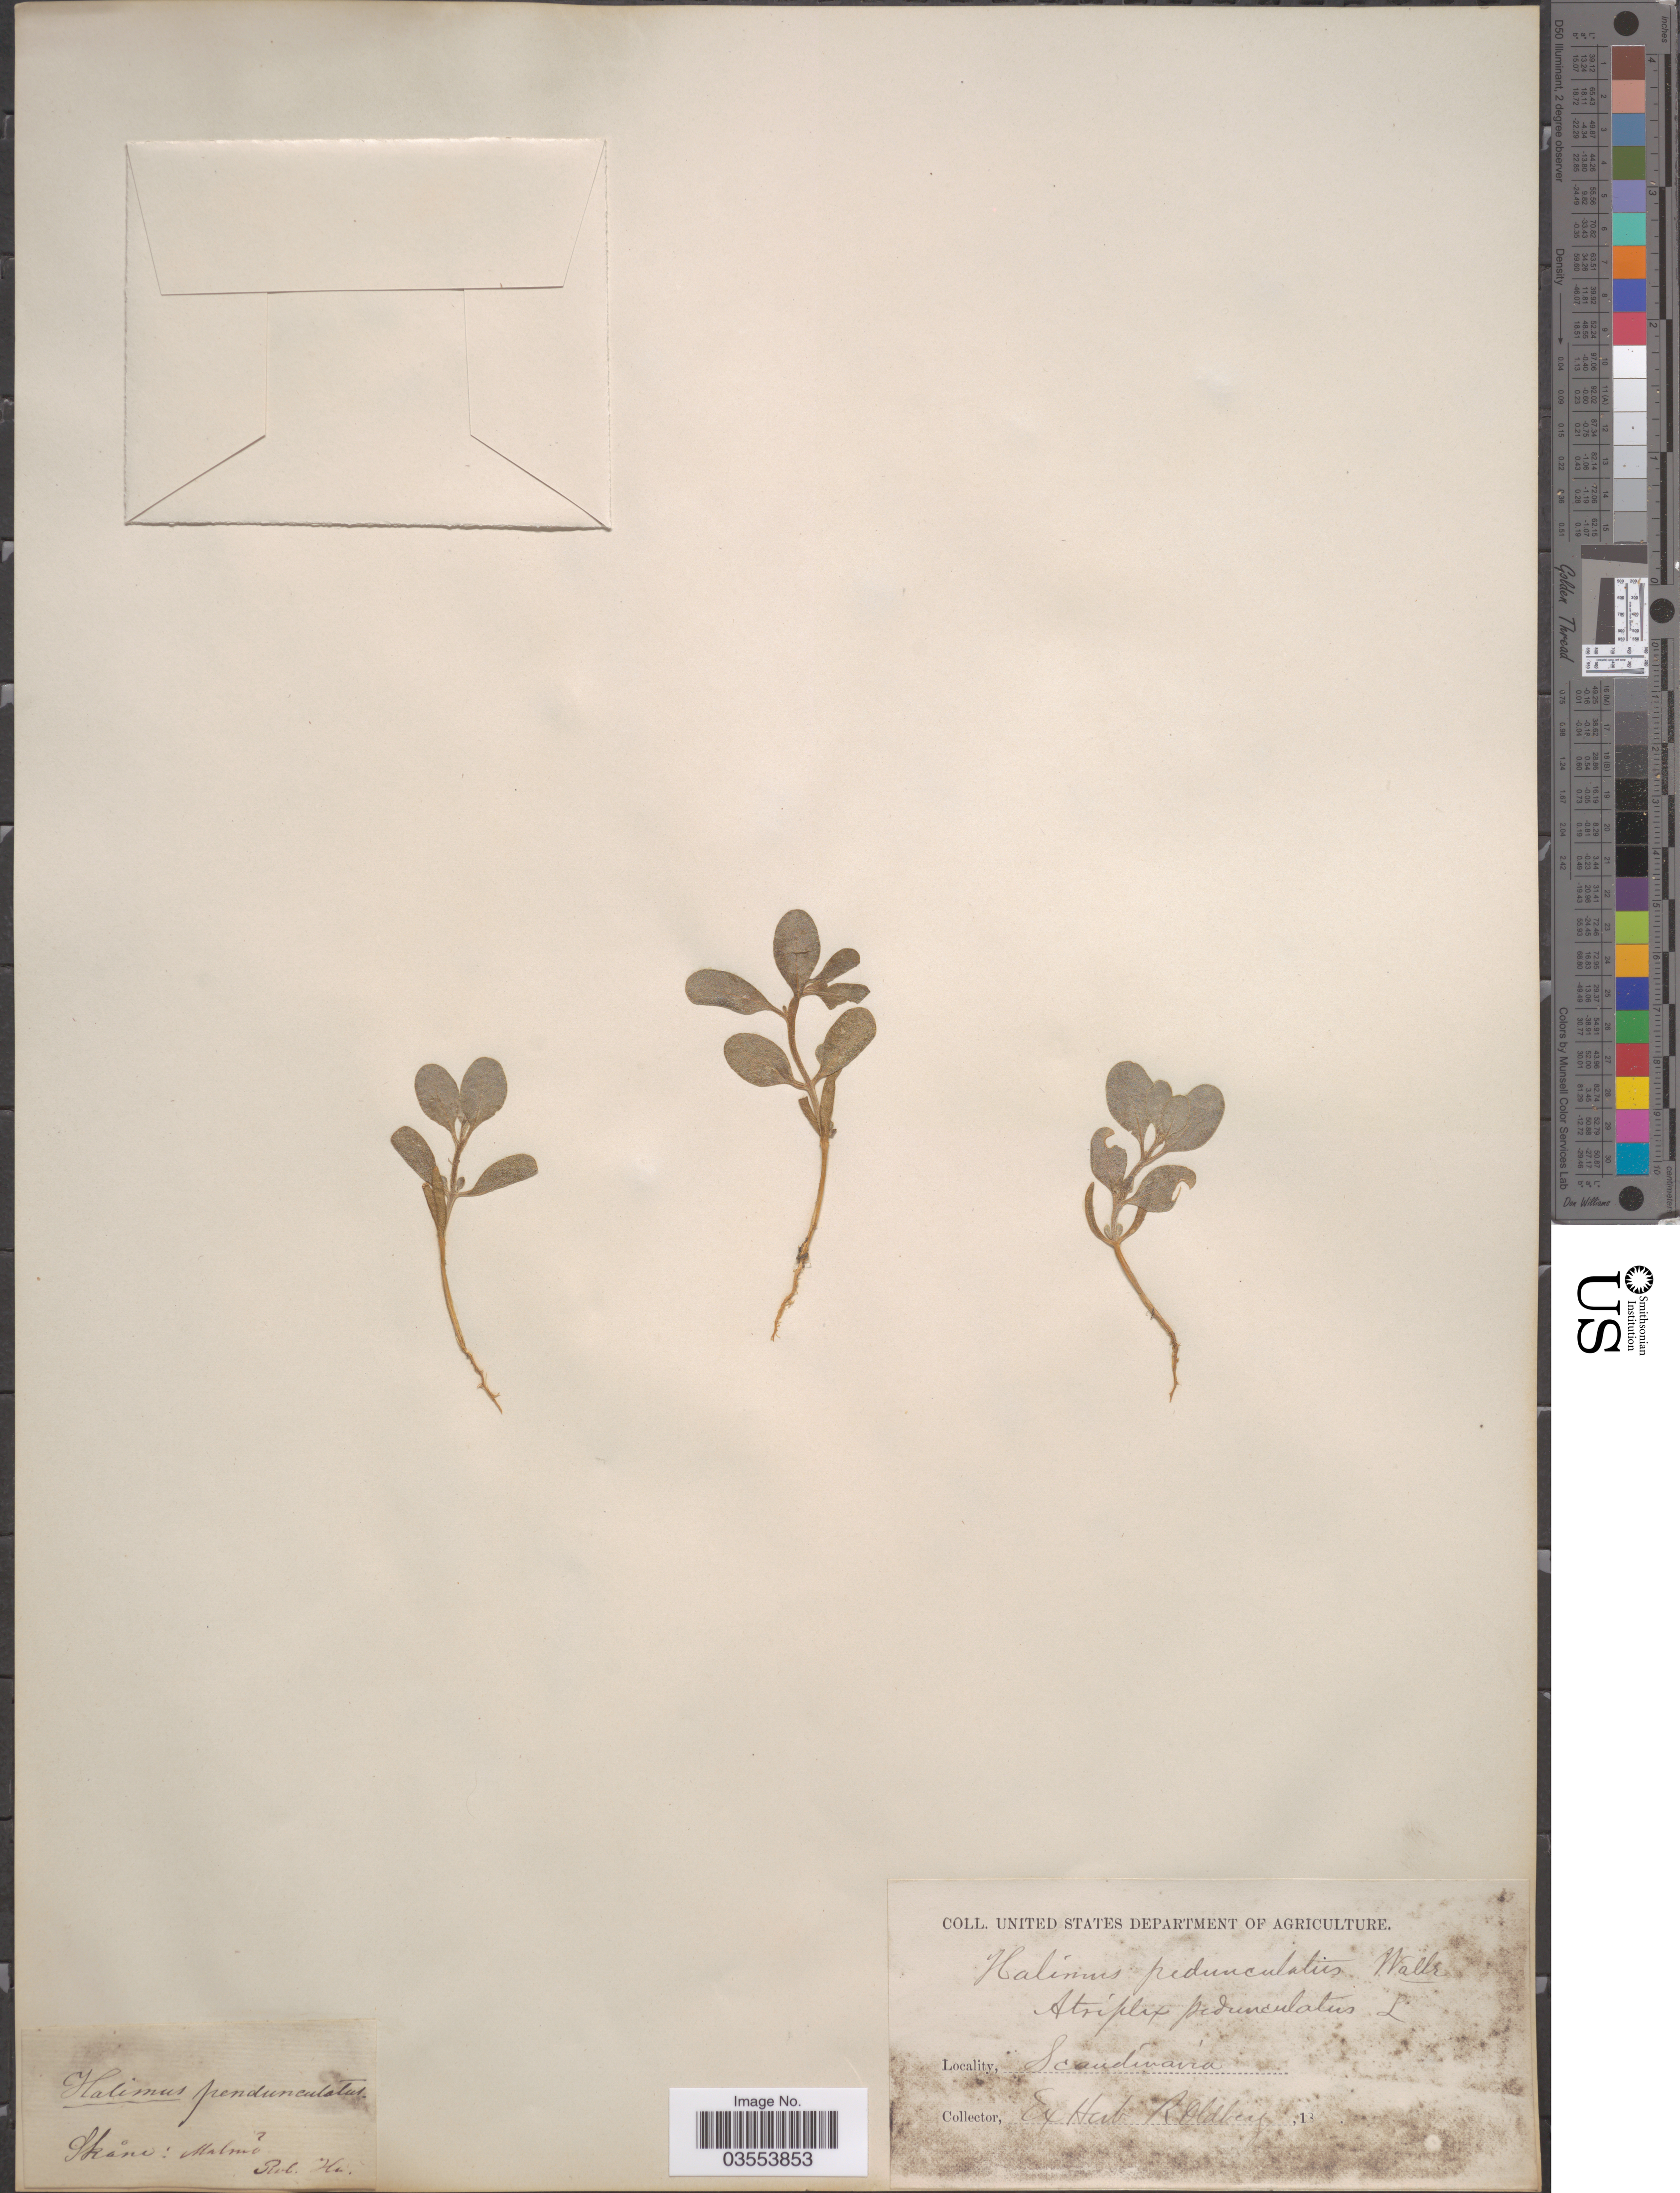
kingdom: Plantae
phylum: Tracheophyta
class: Magnoliopsida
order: Caryophyllales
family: Amaranthaceae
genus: Atriplex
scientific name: Atriplex pedunculata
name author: L.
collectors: ex herb. R. Oldberg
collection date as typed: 18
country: Sweden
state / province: Skåne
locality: Scandinavia. Malmó.